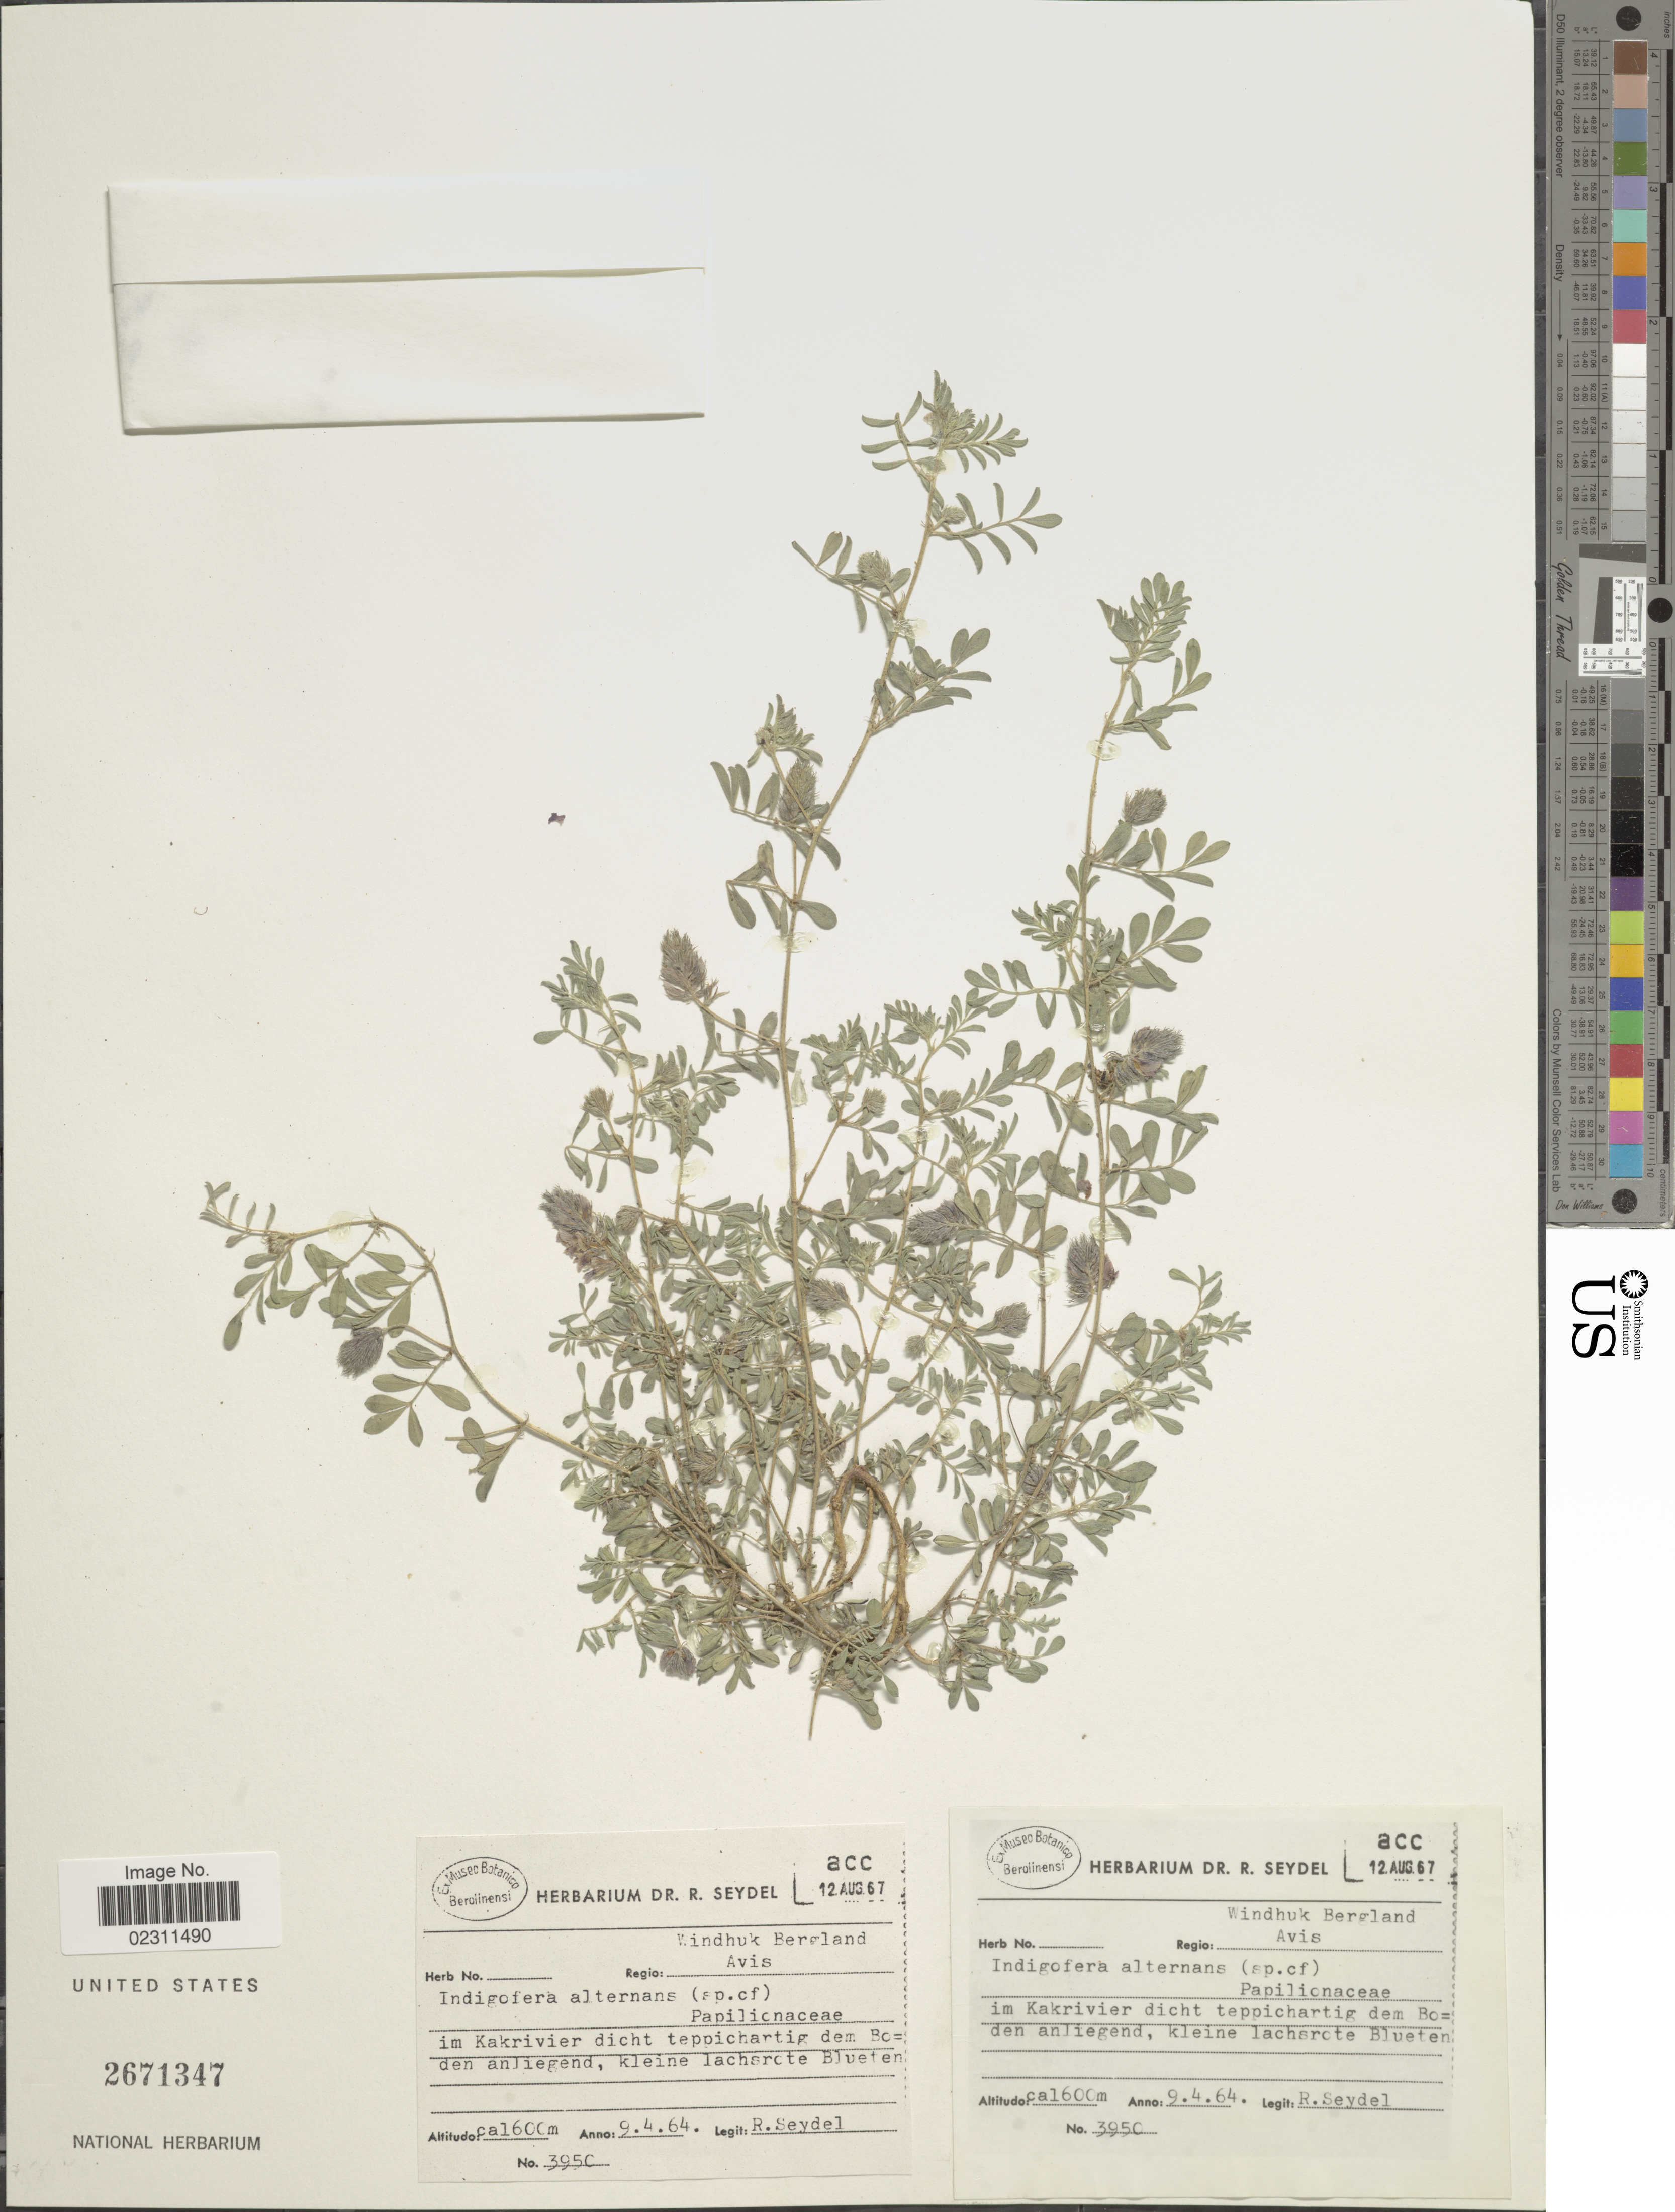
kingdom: Plantae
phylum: Tracheophyta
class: Magnoliopsida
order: Fabales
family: Fabaceae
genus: Indigofera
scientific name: Indigofera alternans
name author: DC.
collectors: R. Seydel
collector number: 395C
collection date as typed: Transcribed d/m/y: 9/4/64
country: Namibia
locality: Regio: Windhuk Bergland Avis. Im Kakrivier dicht teppichartig dem Boden anliegend, kleine lachsrote Blueten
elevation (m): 1600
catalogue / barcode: US 2671347